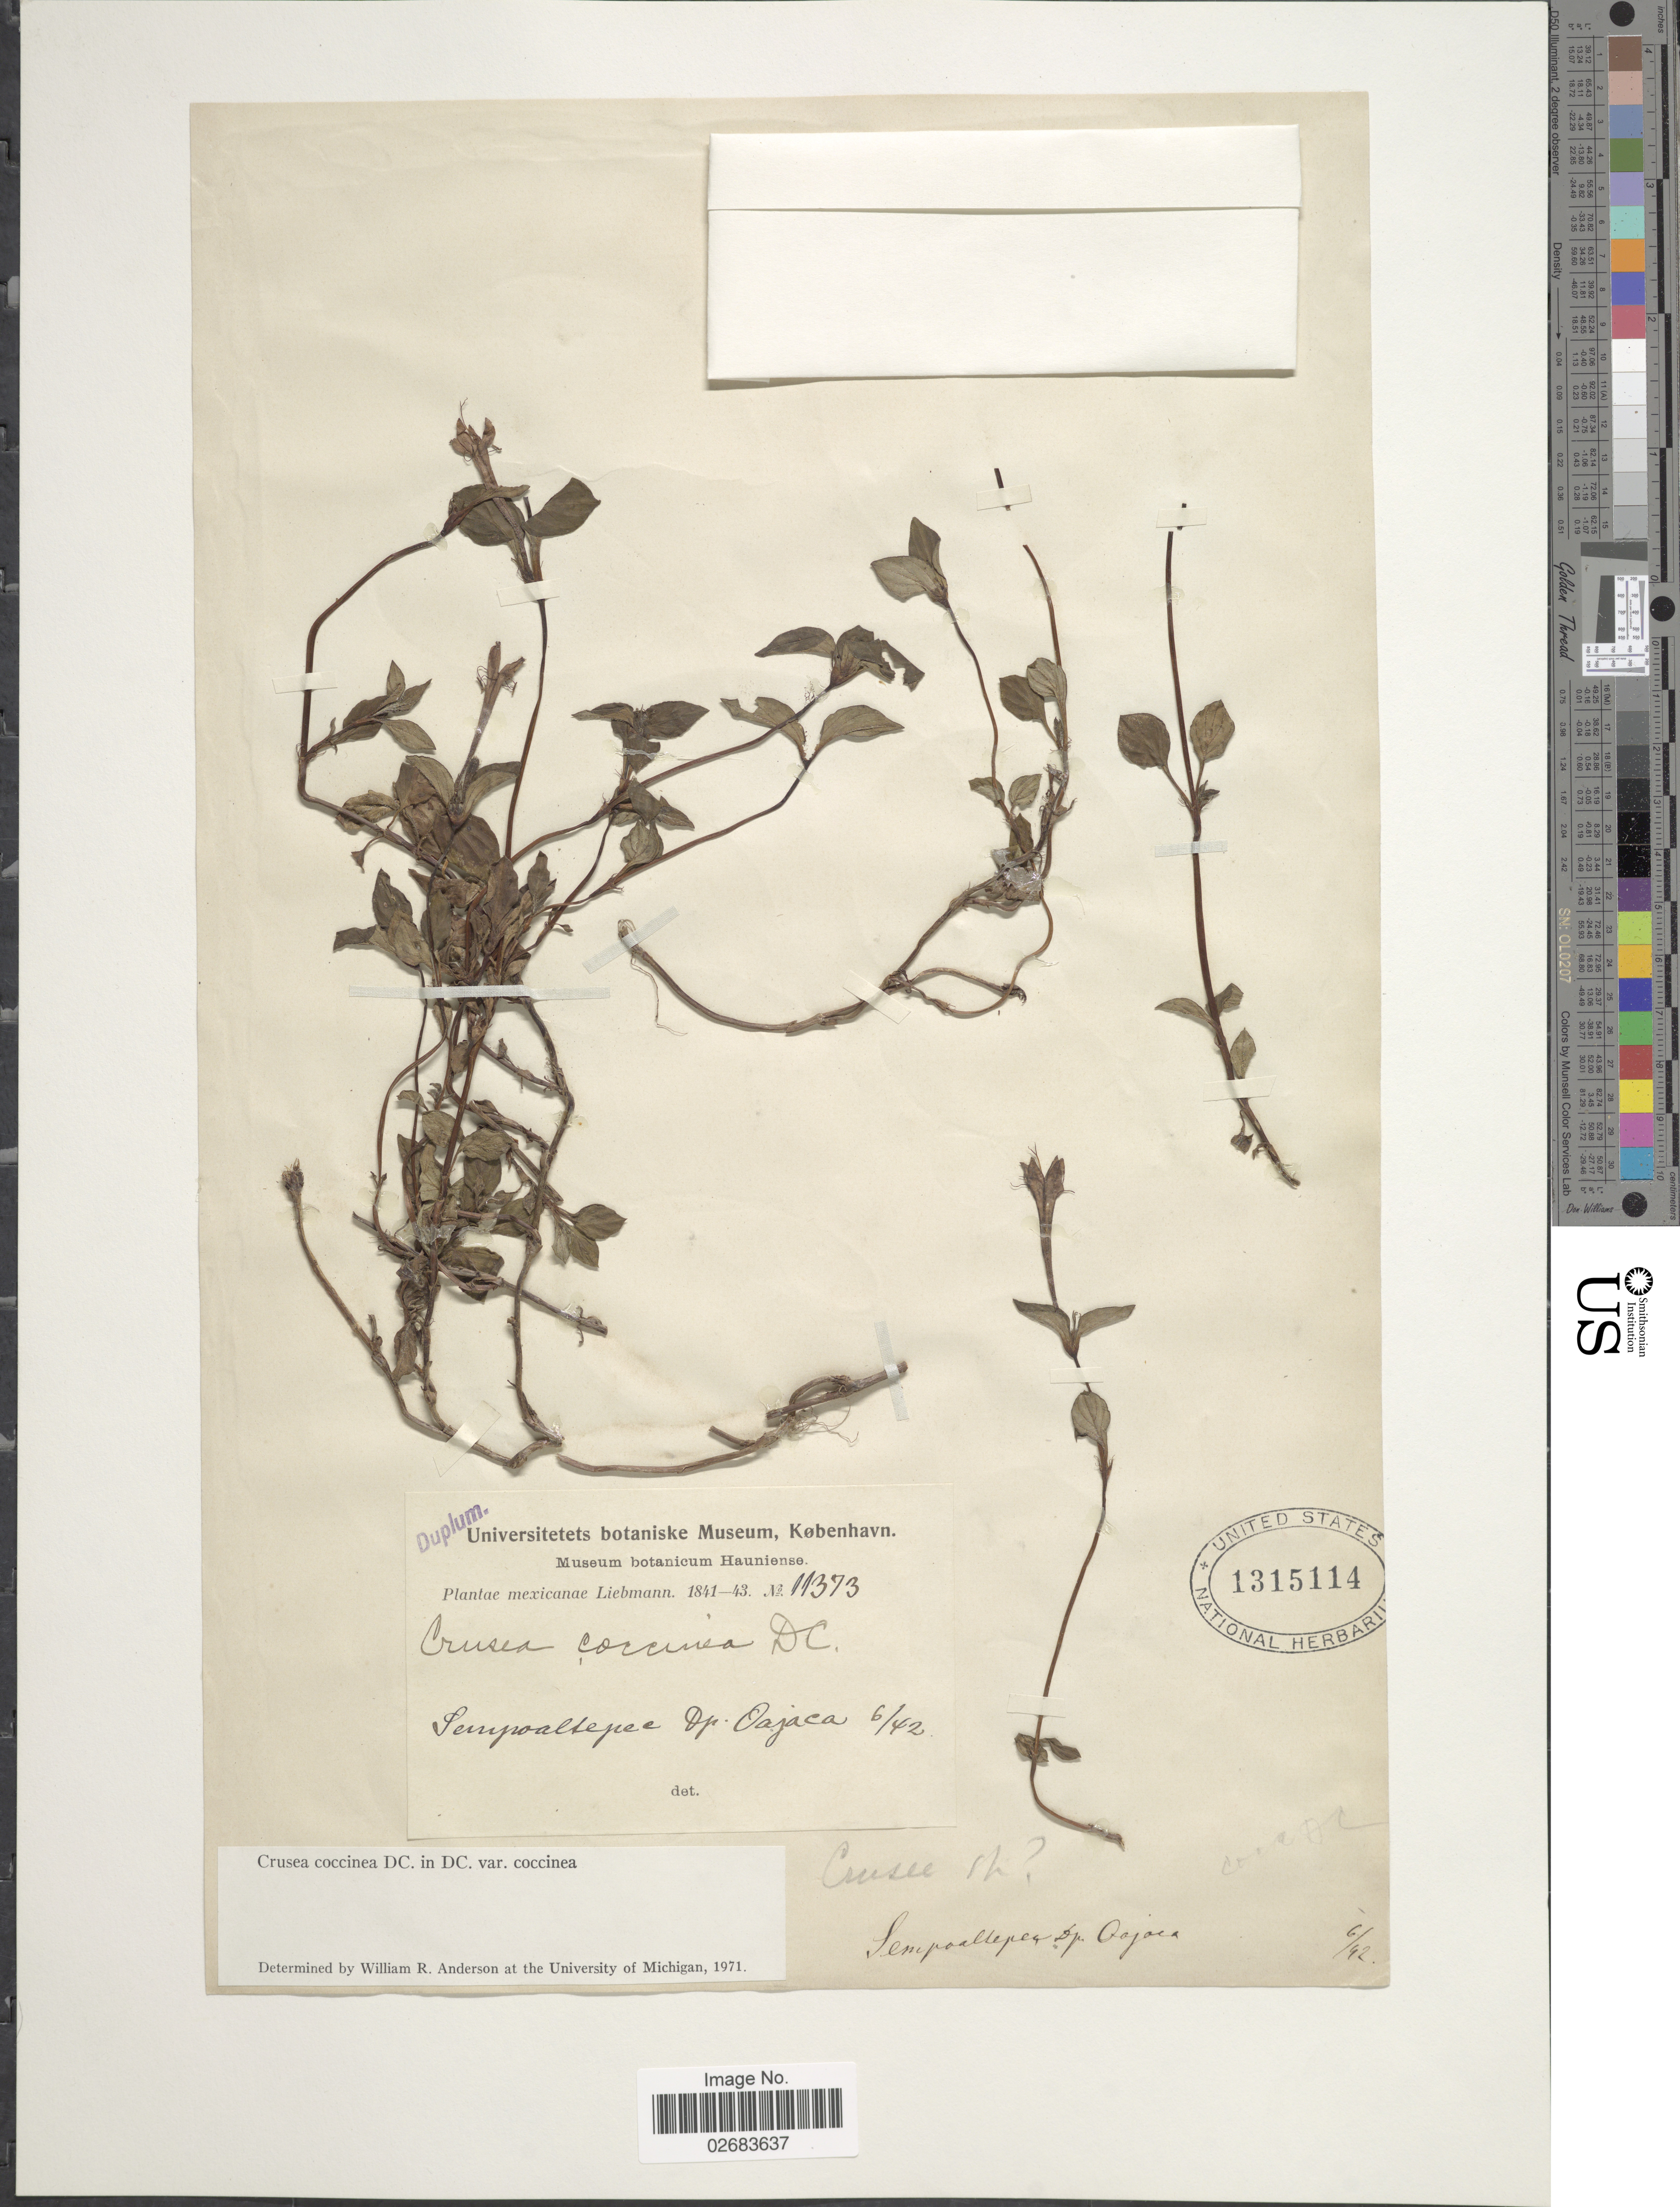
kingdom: Plantae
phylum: Tracheophyta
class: Magnoliopsida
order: Gentianales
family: Rubiaceae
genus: Crusea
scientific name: Crusea coccinea var. coccinea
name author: DC.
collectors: Liebmann, --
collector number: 11373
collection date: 1842-06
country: Mexico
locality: Sempoaltepec Dp. Oajaca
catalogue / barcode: US 1315114